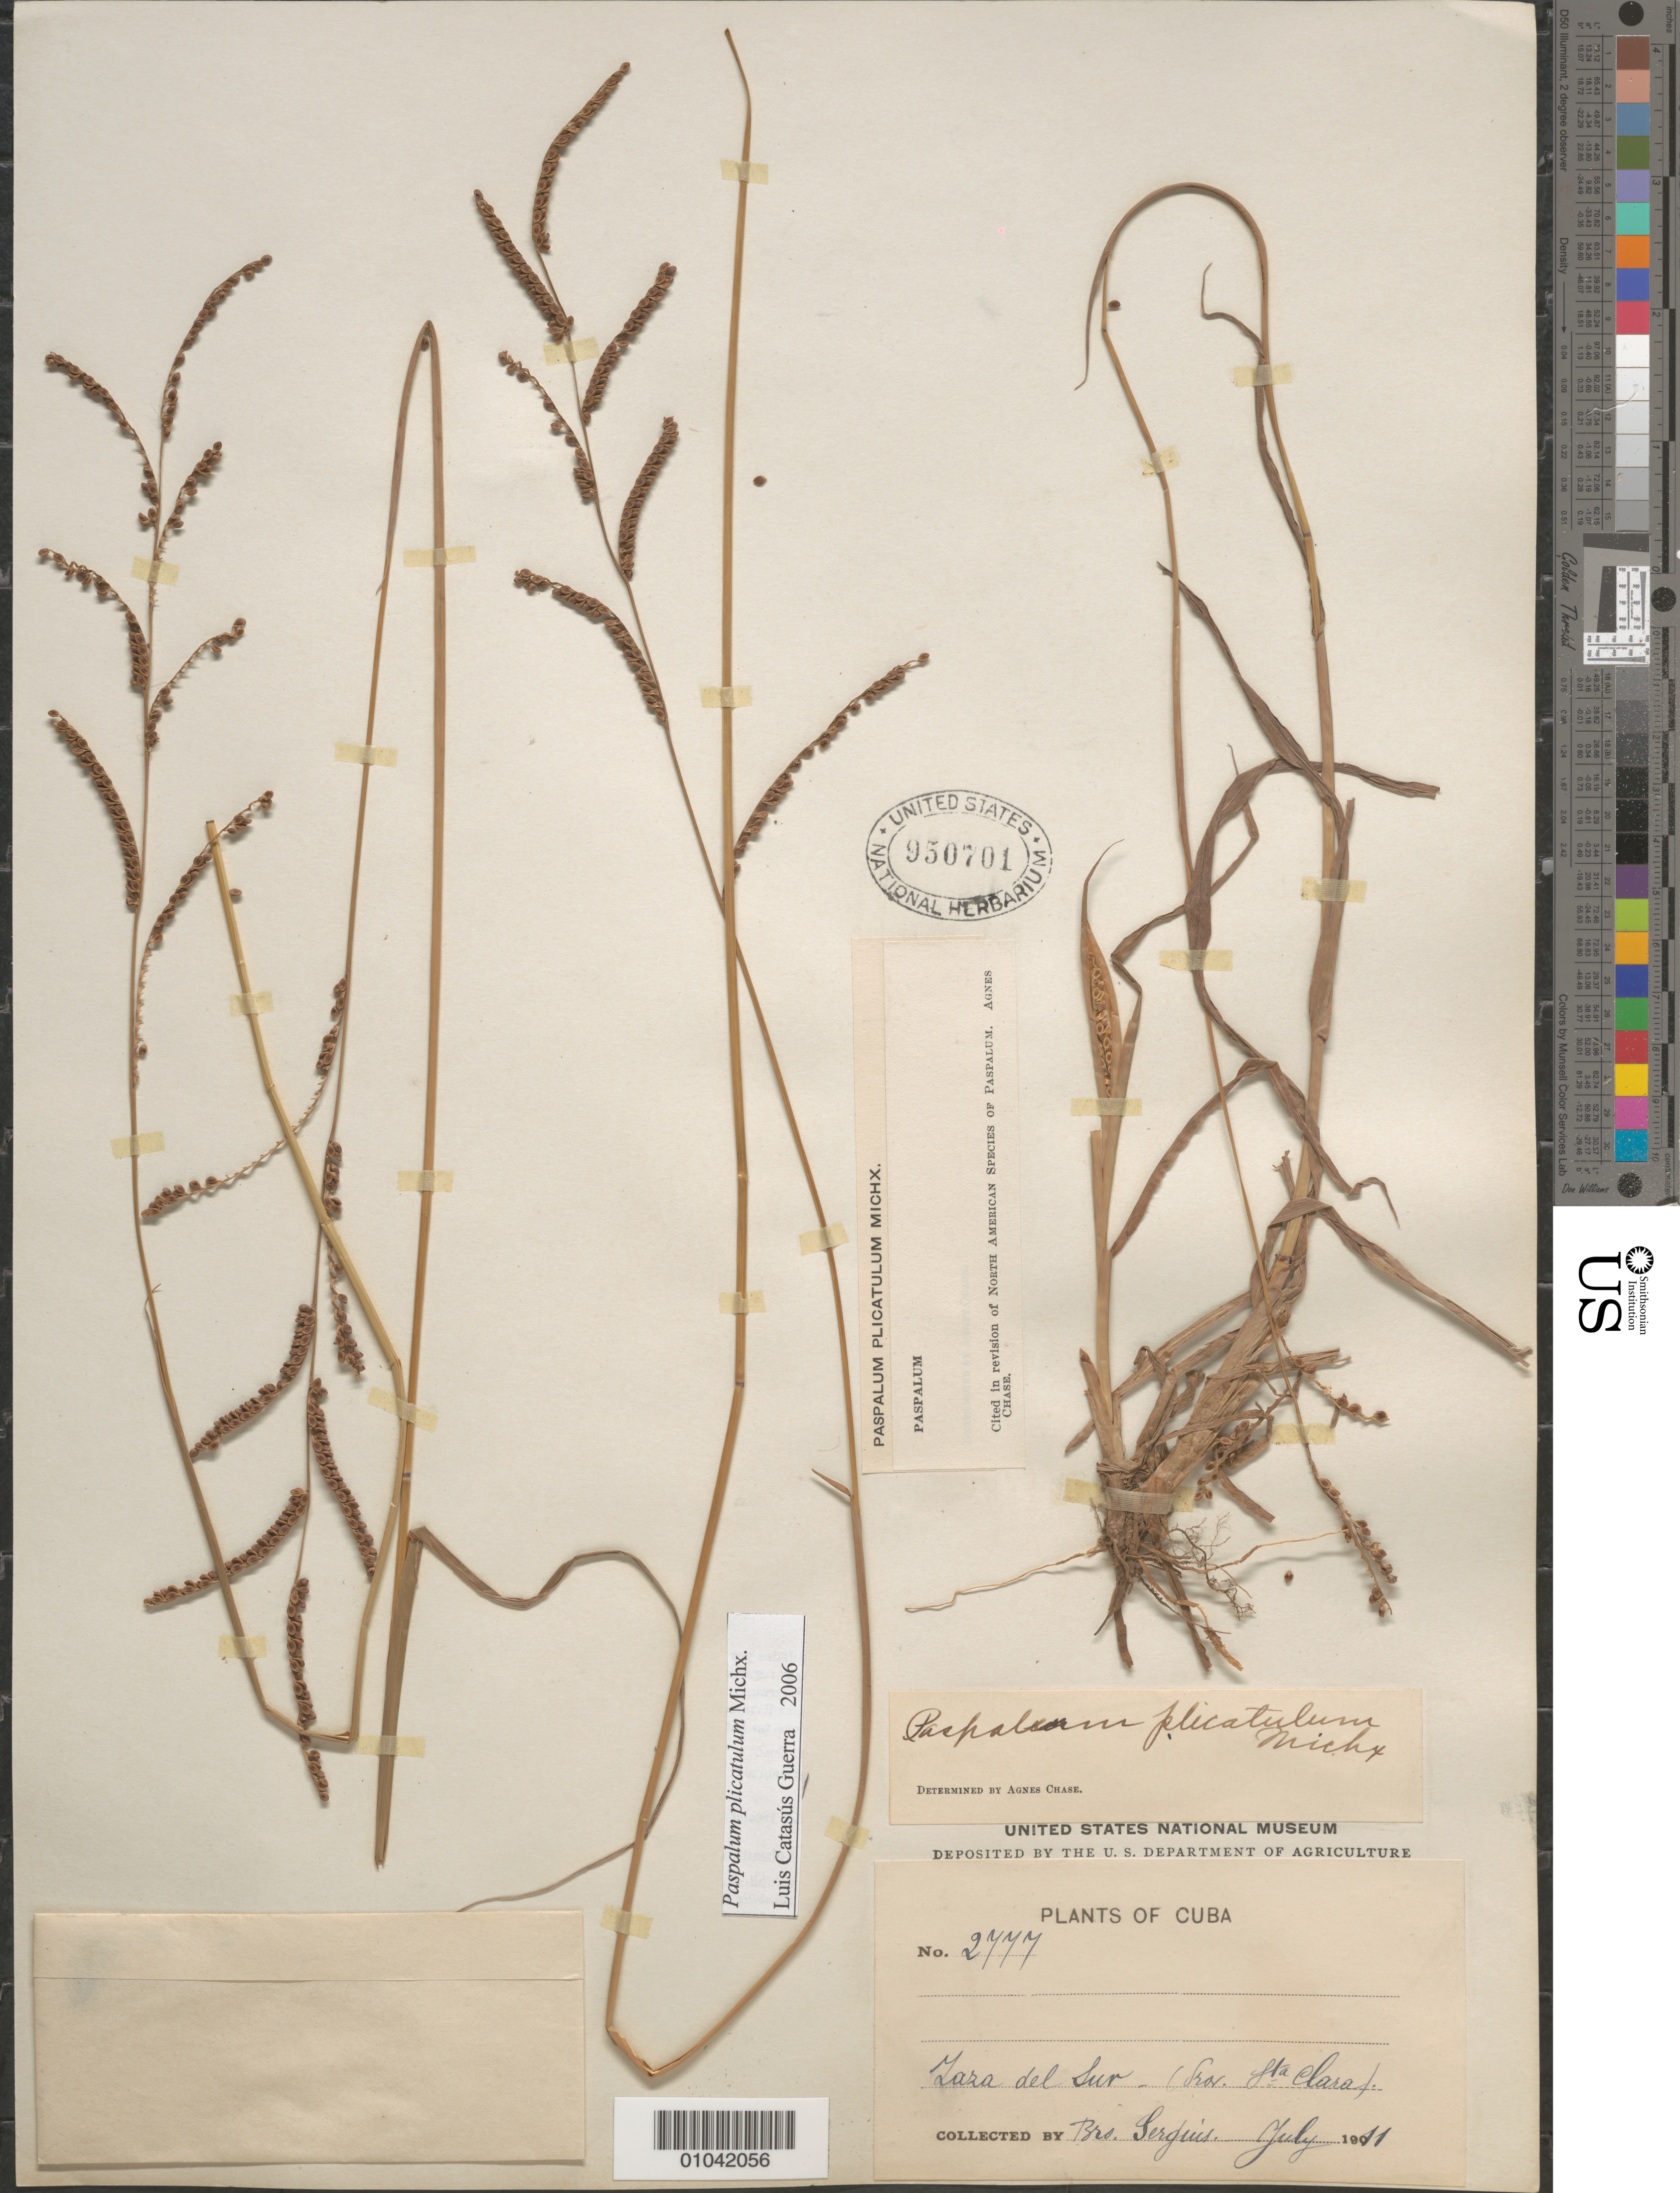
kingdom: Plantae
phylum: Tracheophyta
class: Liliopsida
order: Poales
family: Poaceae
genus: Paspalum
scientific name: Paspalum plicatulum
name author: Michx.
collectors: Sergios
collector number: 2777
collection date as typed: Jul 1911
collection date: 1911-07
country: Cuba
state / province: Villa Clara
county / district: Santa Clara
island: Cuba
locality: Zaza del Sur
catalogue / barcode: US 950701